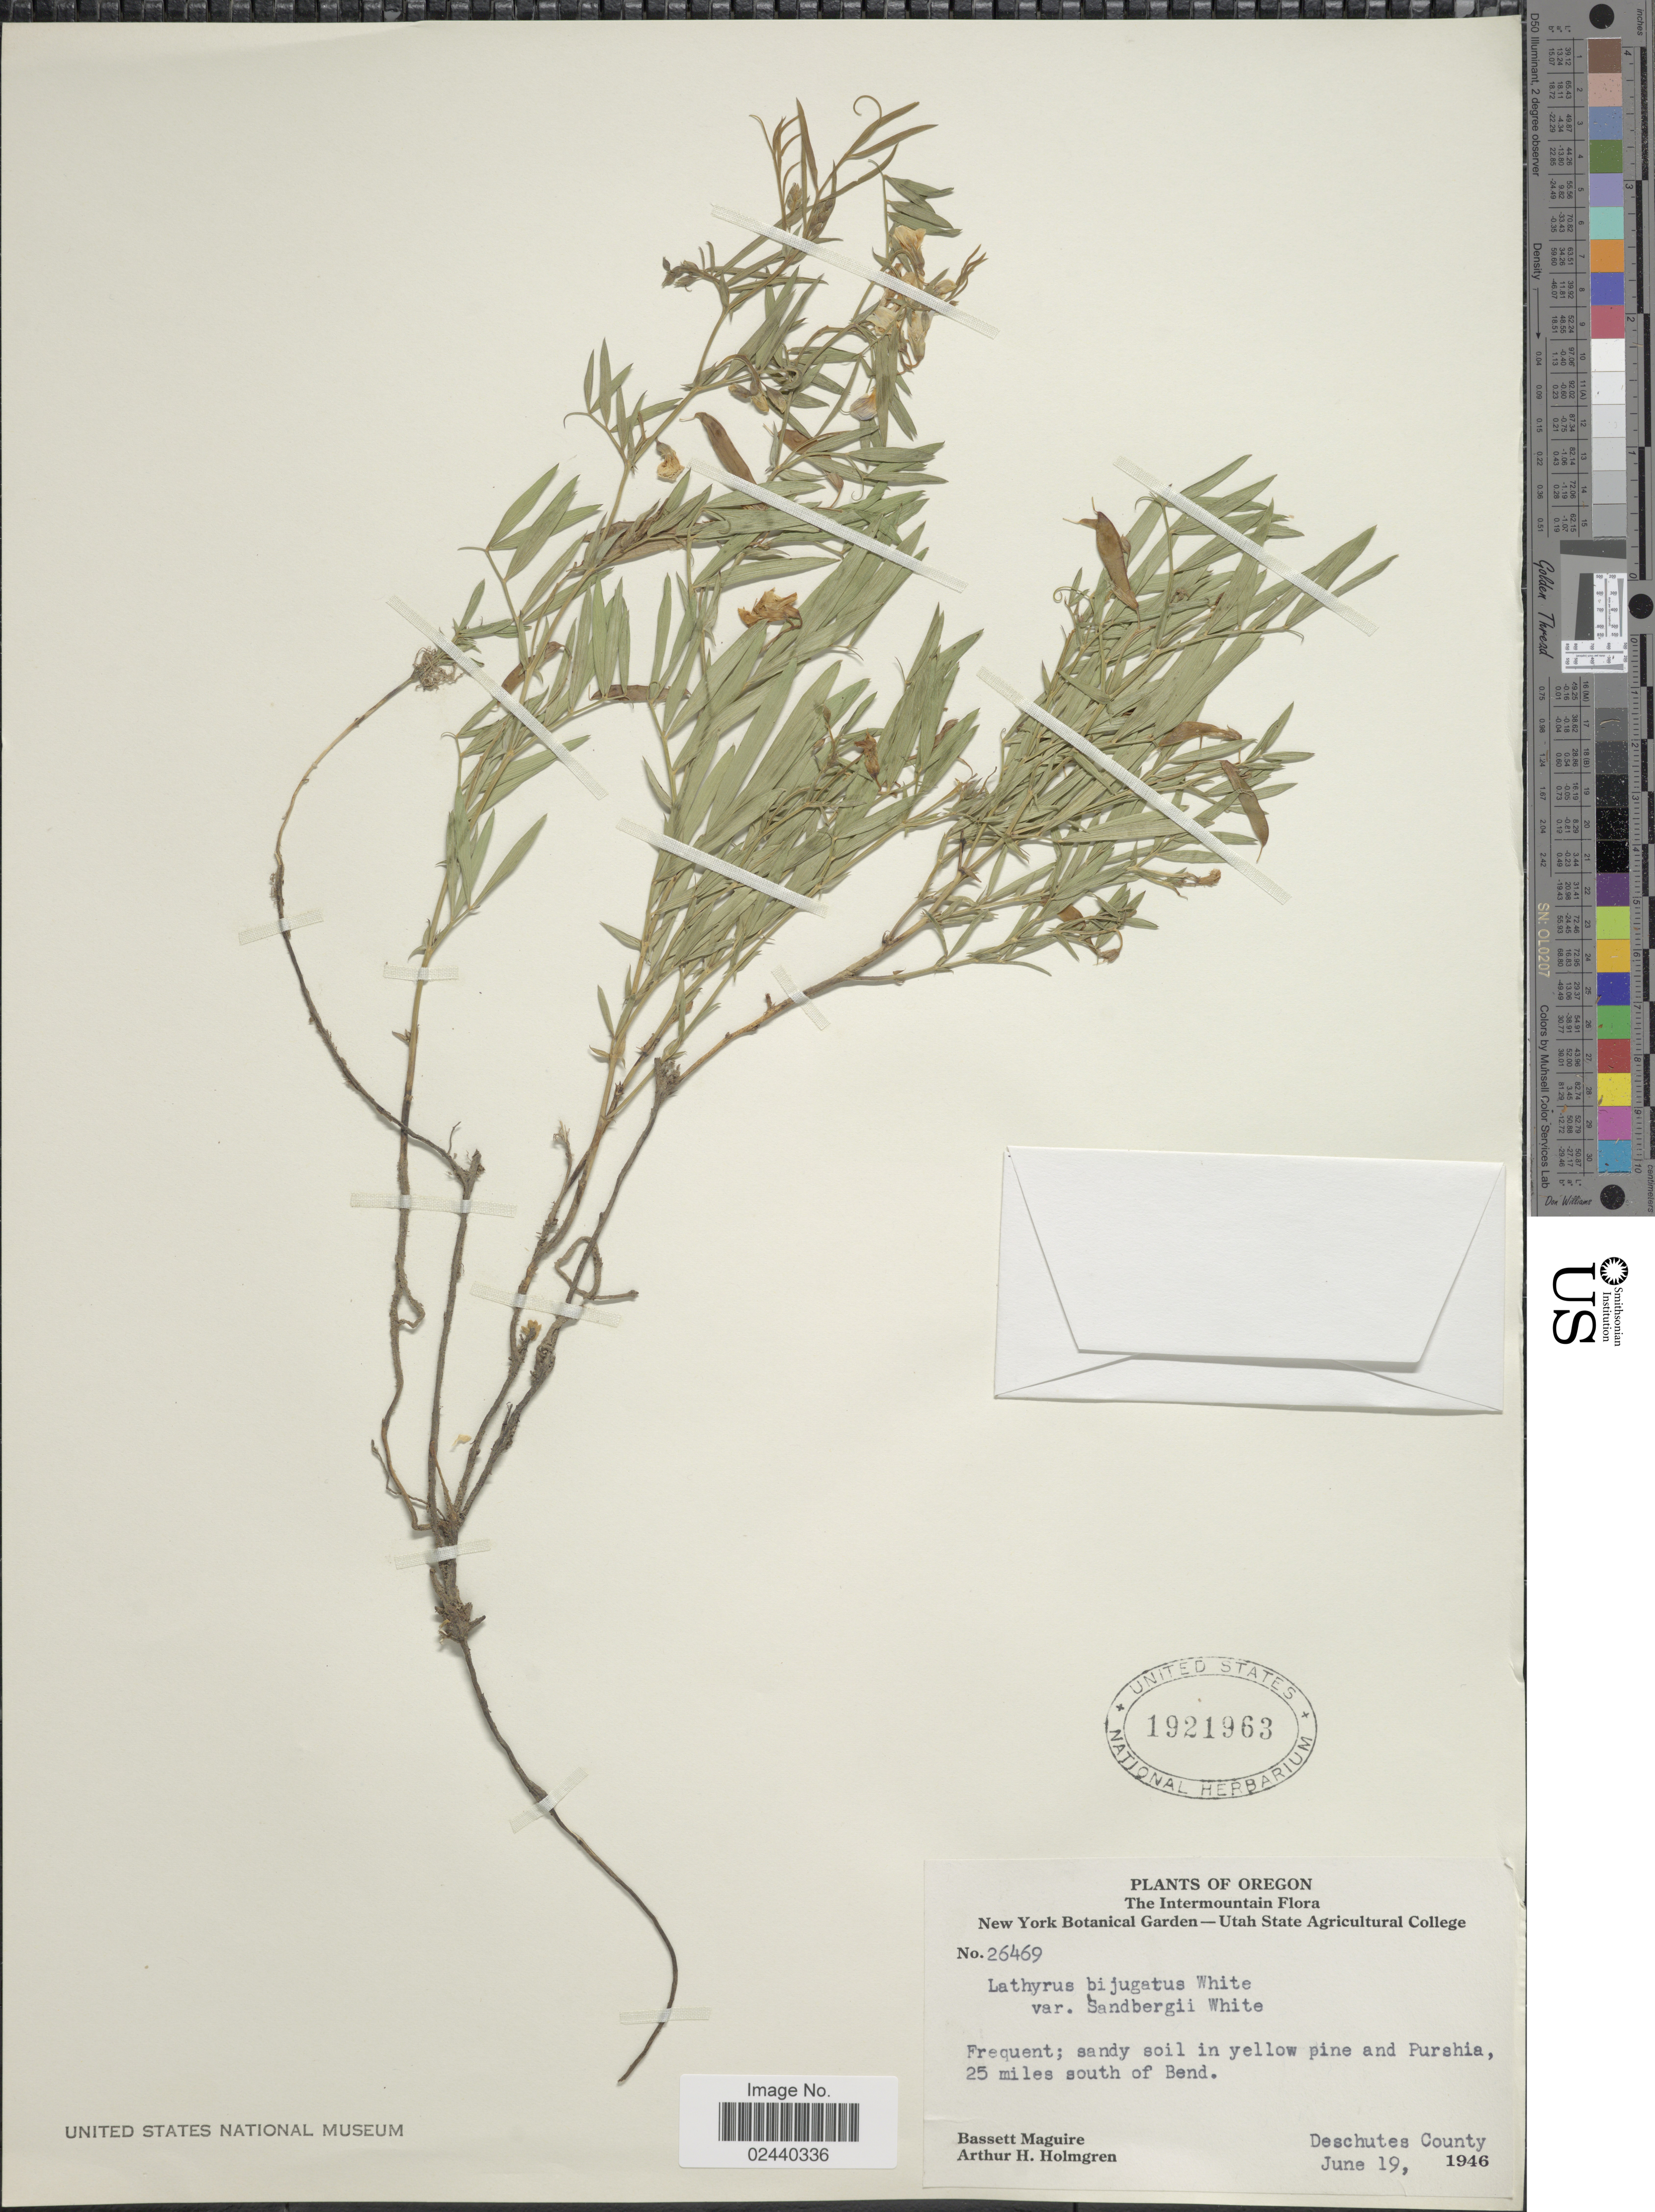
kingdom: Plantae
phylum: Tracheophyta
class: Magnoliopsida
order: Fabales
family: Fabaceae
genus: Lathyrus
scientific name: Lathyrus bijugatus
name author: T.G. White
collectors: B. Maguire & A. H. Holmgren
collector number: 26469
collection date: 1946-06-19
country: United States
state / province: Oregon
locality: The Intermountain Flora, sandy soil in yellow pine and Purshia, 25 miles south of Bend, Deschutes County.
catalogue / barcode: US 1921963